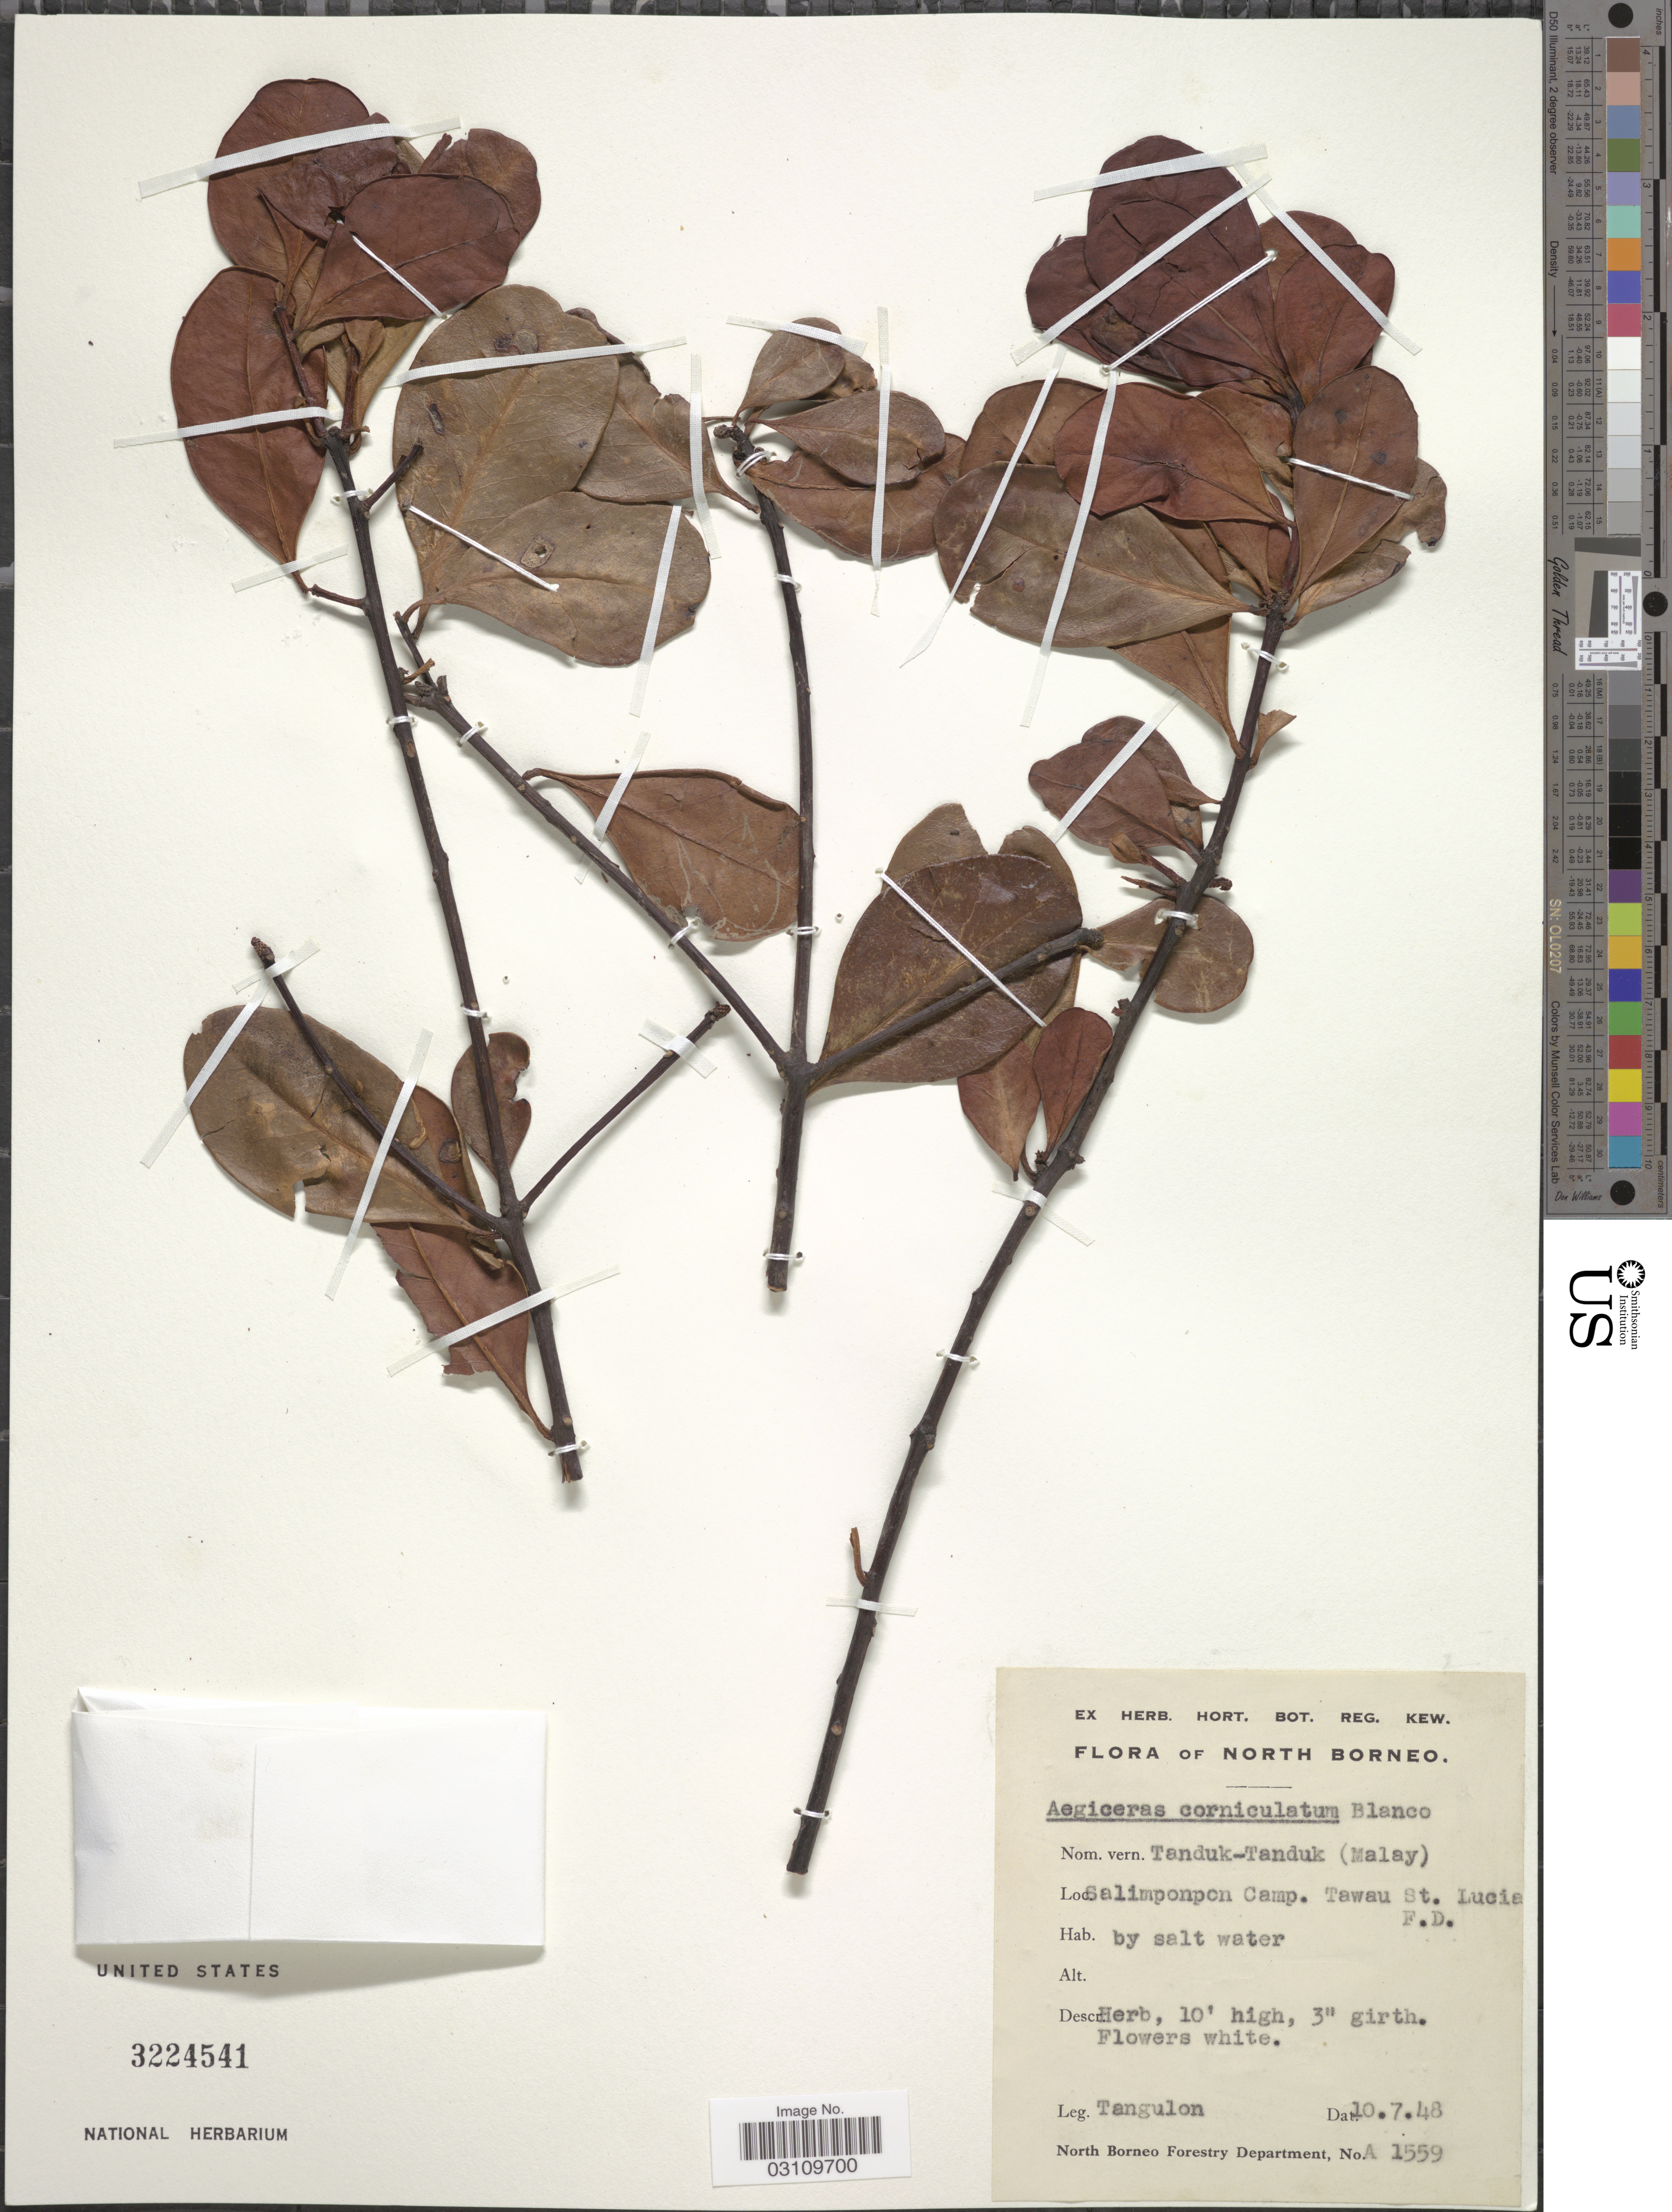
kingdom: Plantae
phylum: Tracheophyta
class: Magnoliopsida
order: Ericales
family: Primulaceae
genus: Aegiceras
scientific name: Aegiceras corniculatum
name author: (L.) Blanco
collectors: Tangulon, --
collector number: A1559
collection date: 1948-07-10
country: Malaysia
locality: North Borneo, Salimponpon Camp. Tawau St. Lucia, F.D.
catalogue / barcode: US 3224541